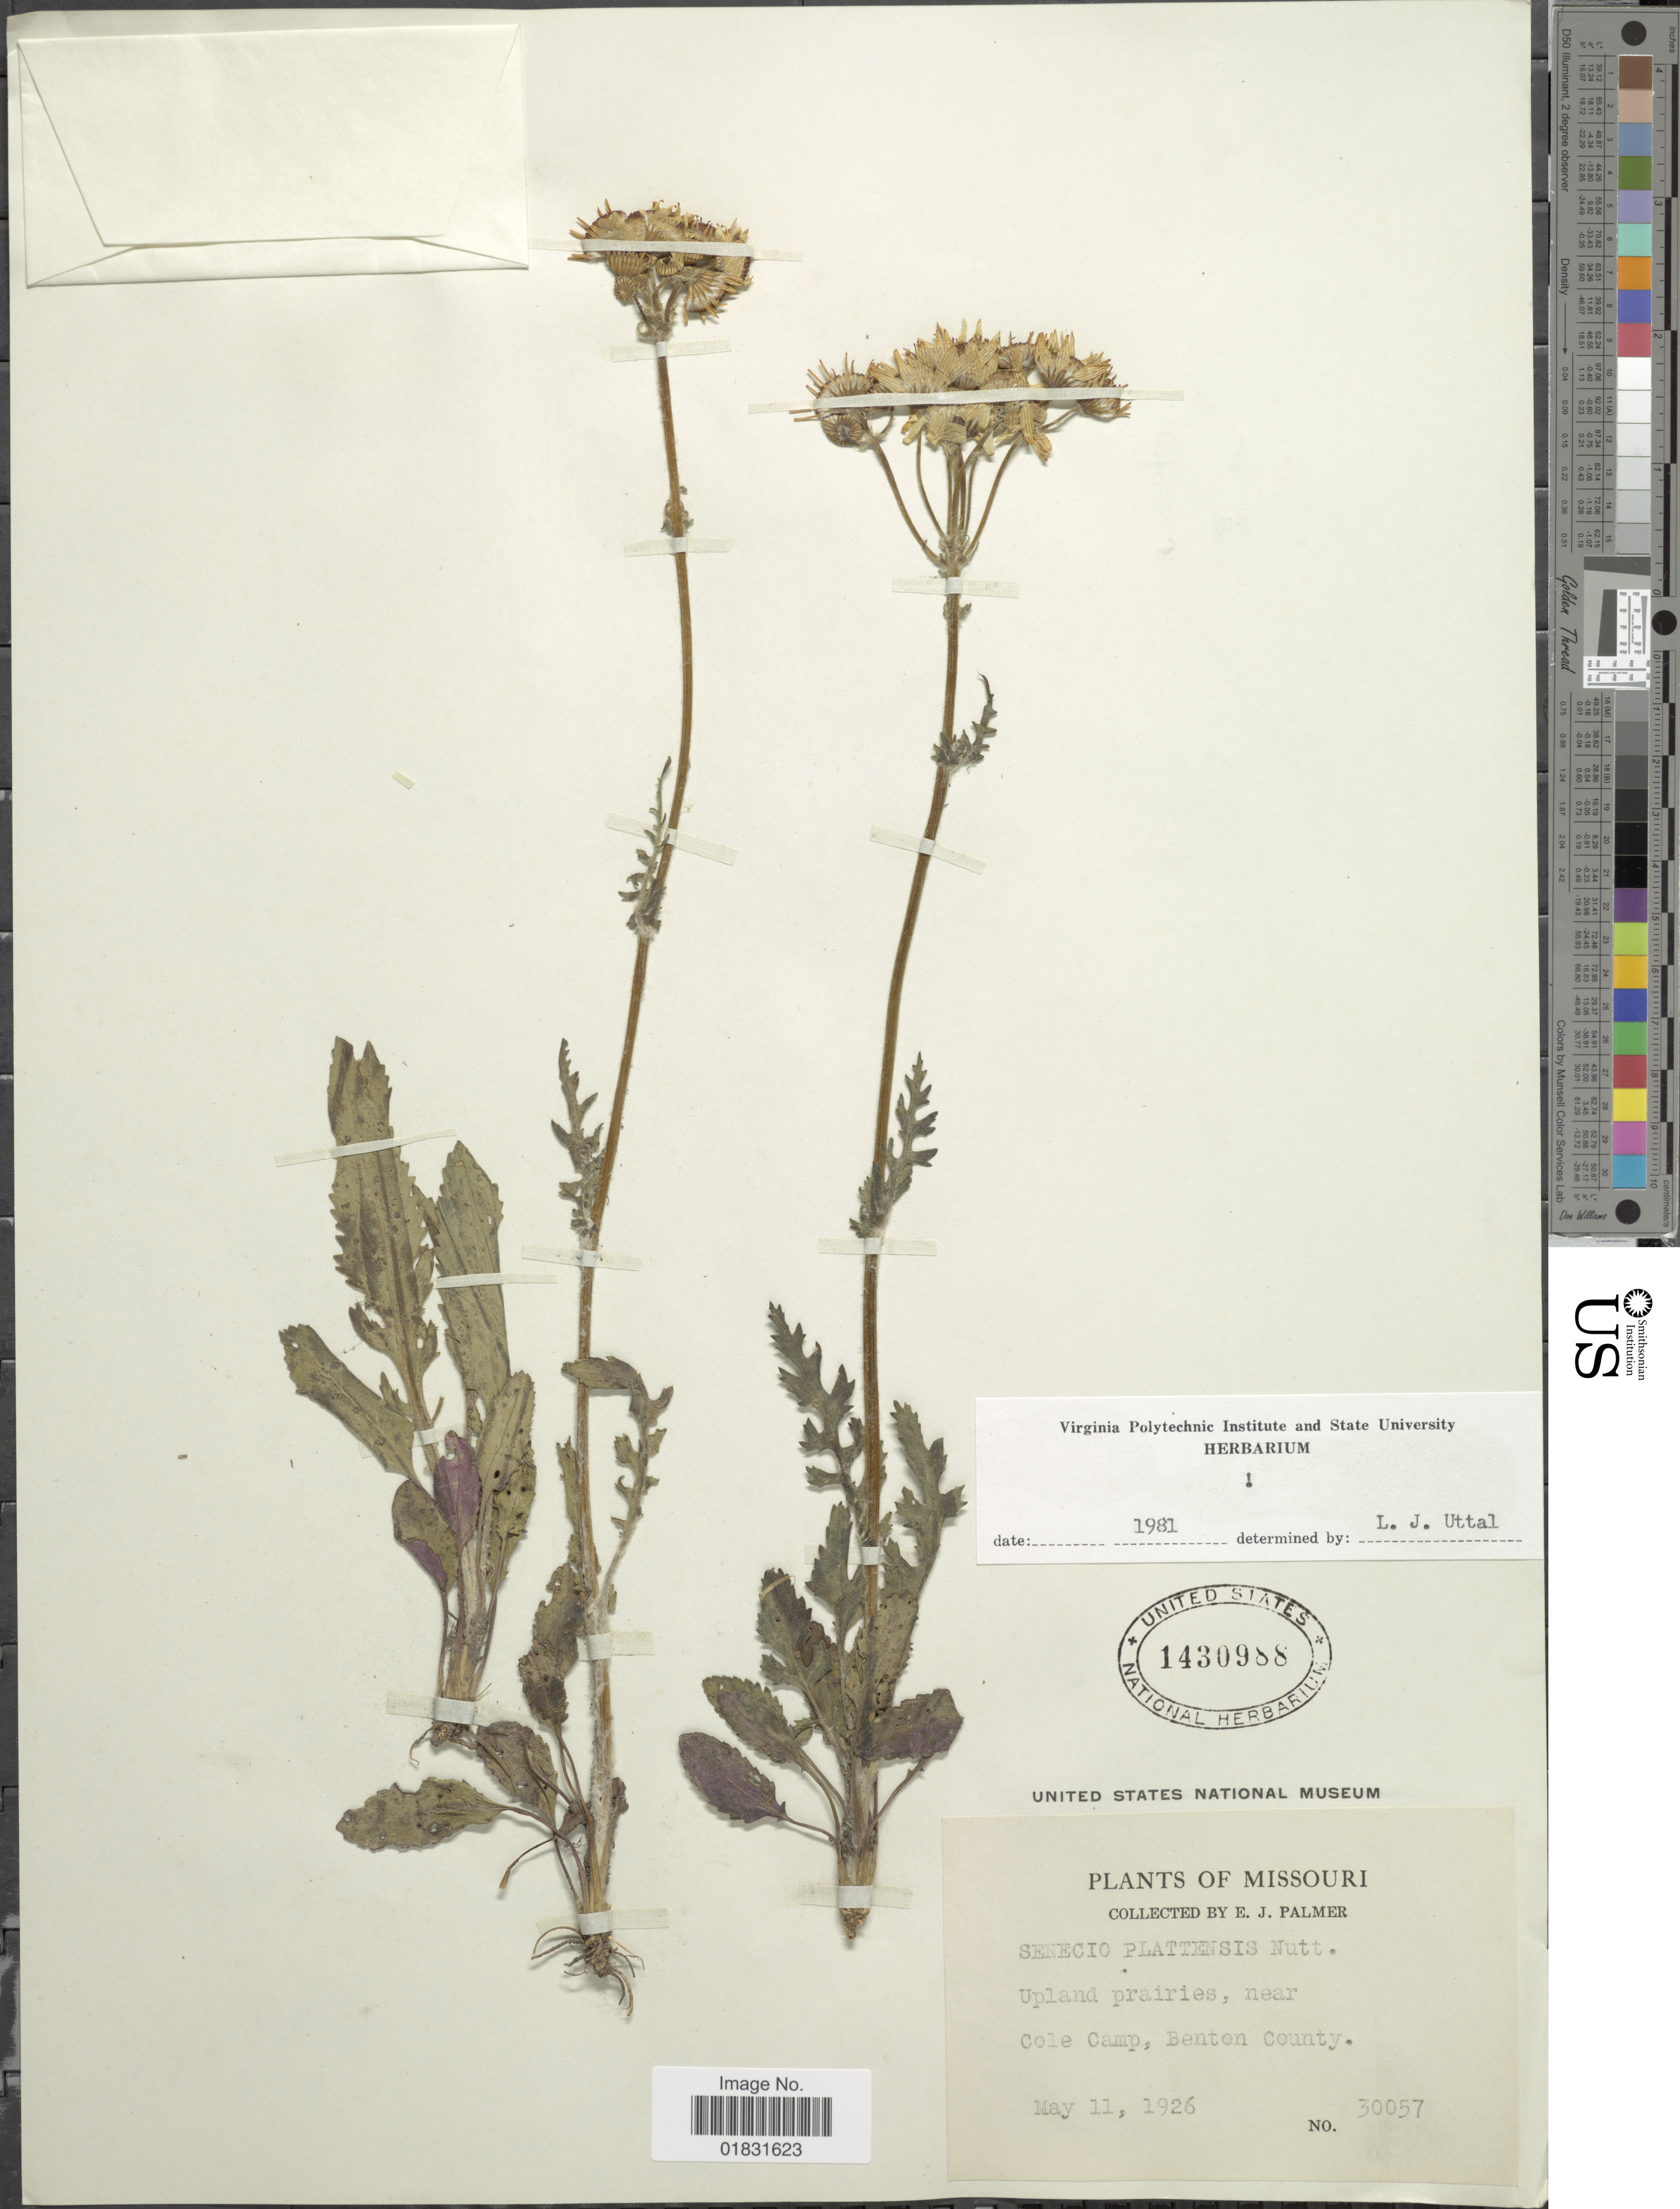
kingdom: Plantae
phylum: Tracheophyta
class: Magnoliopsida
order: Asterales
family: Asteraceae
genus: Packera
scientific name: Packera plattensis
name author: W.A. Weber & Á. Löve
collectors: E. J. Palmer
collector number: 30057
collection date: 1926-05-11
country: United States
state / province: Missouri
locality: Upland prairies, near Cole Camp, Benton County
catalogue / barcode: US 1430988